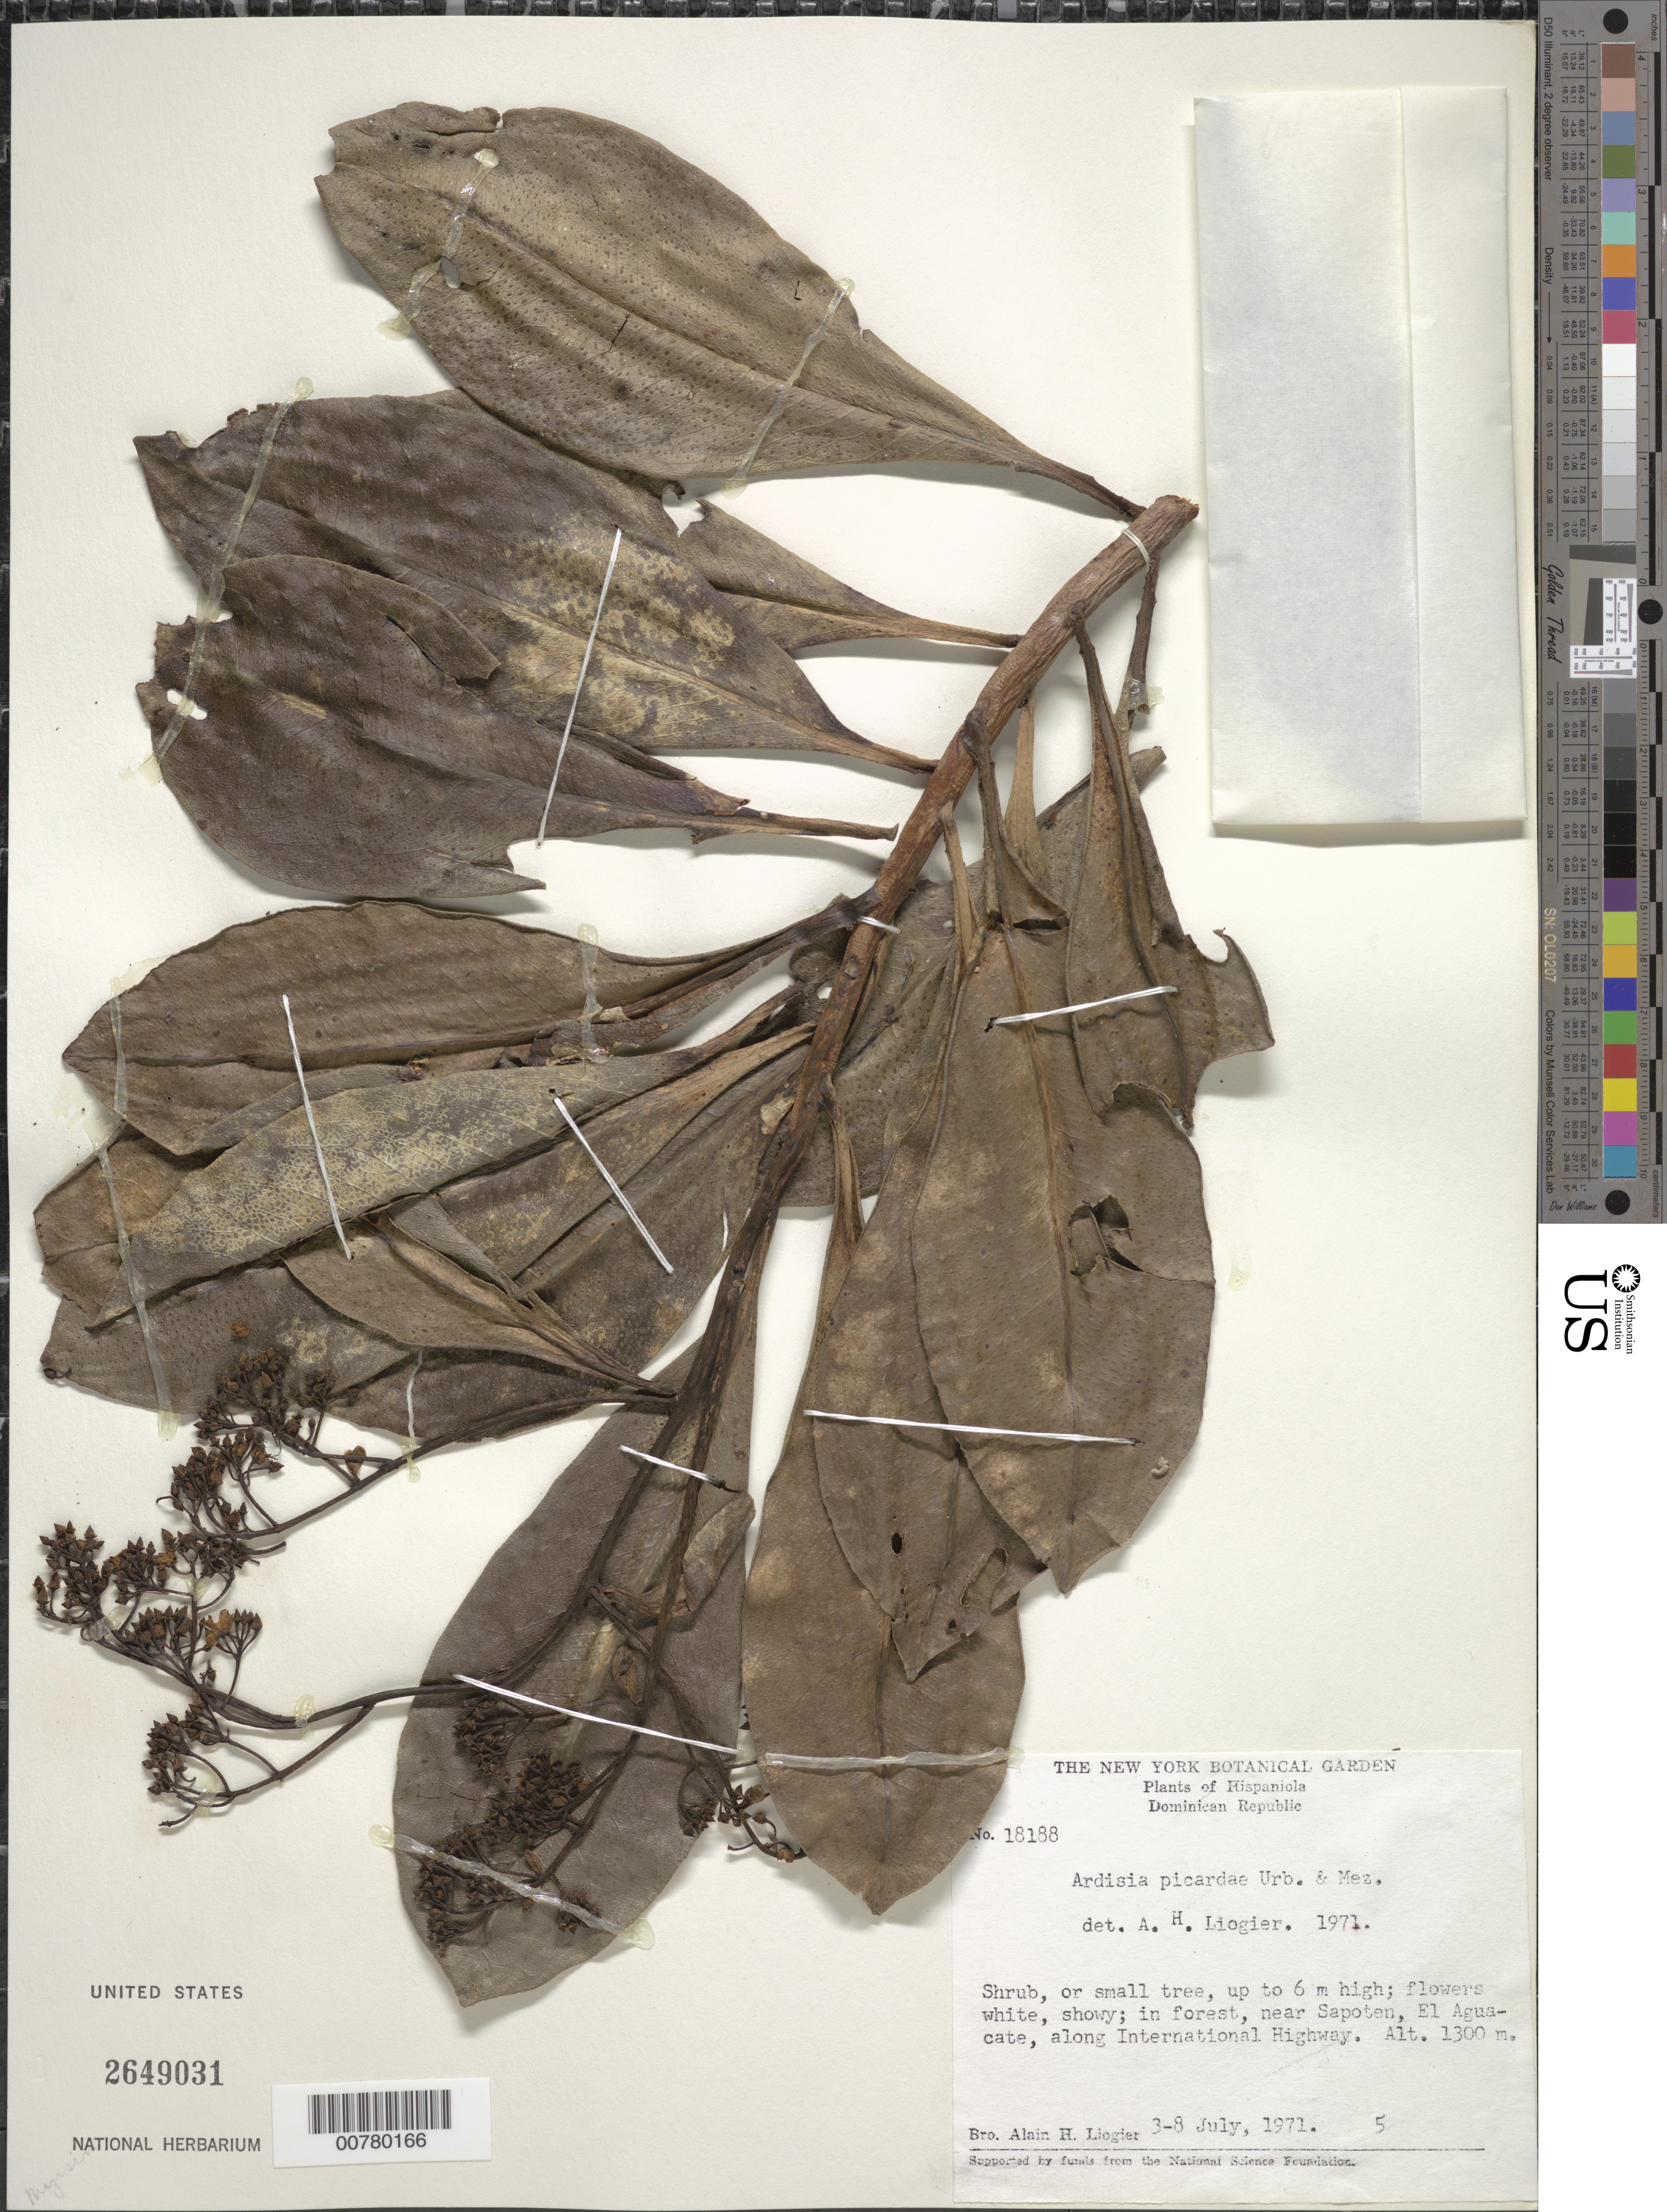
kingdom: Plantae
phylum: Tracheophyta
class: Magnoliopsida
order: Ericales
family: Primulaceae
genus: Ardisia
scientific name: Ardisia picardae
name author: Urb.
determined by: Liogier, Alain H.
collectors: A. H. Liogier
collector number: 18188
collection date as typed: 03 Jul 1971 to 08 Jul 1971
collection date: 1971-07-03/1971-07-08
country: Dominican Republic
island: Hispaniola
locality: Along the International Highway, El Aguacate, near Sapoten.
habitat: In forest.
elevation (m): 1300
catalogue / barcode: US 2649031